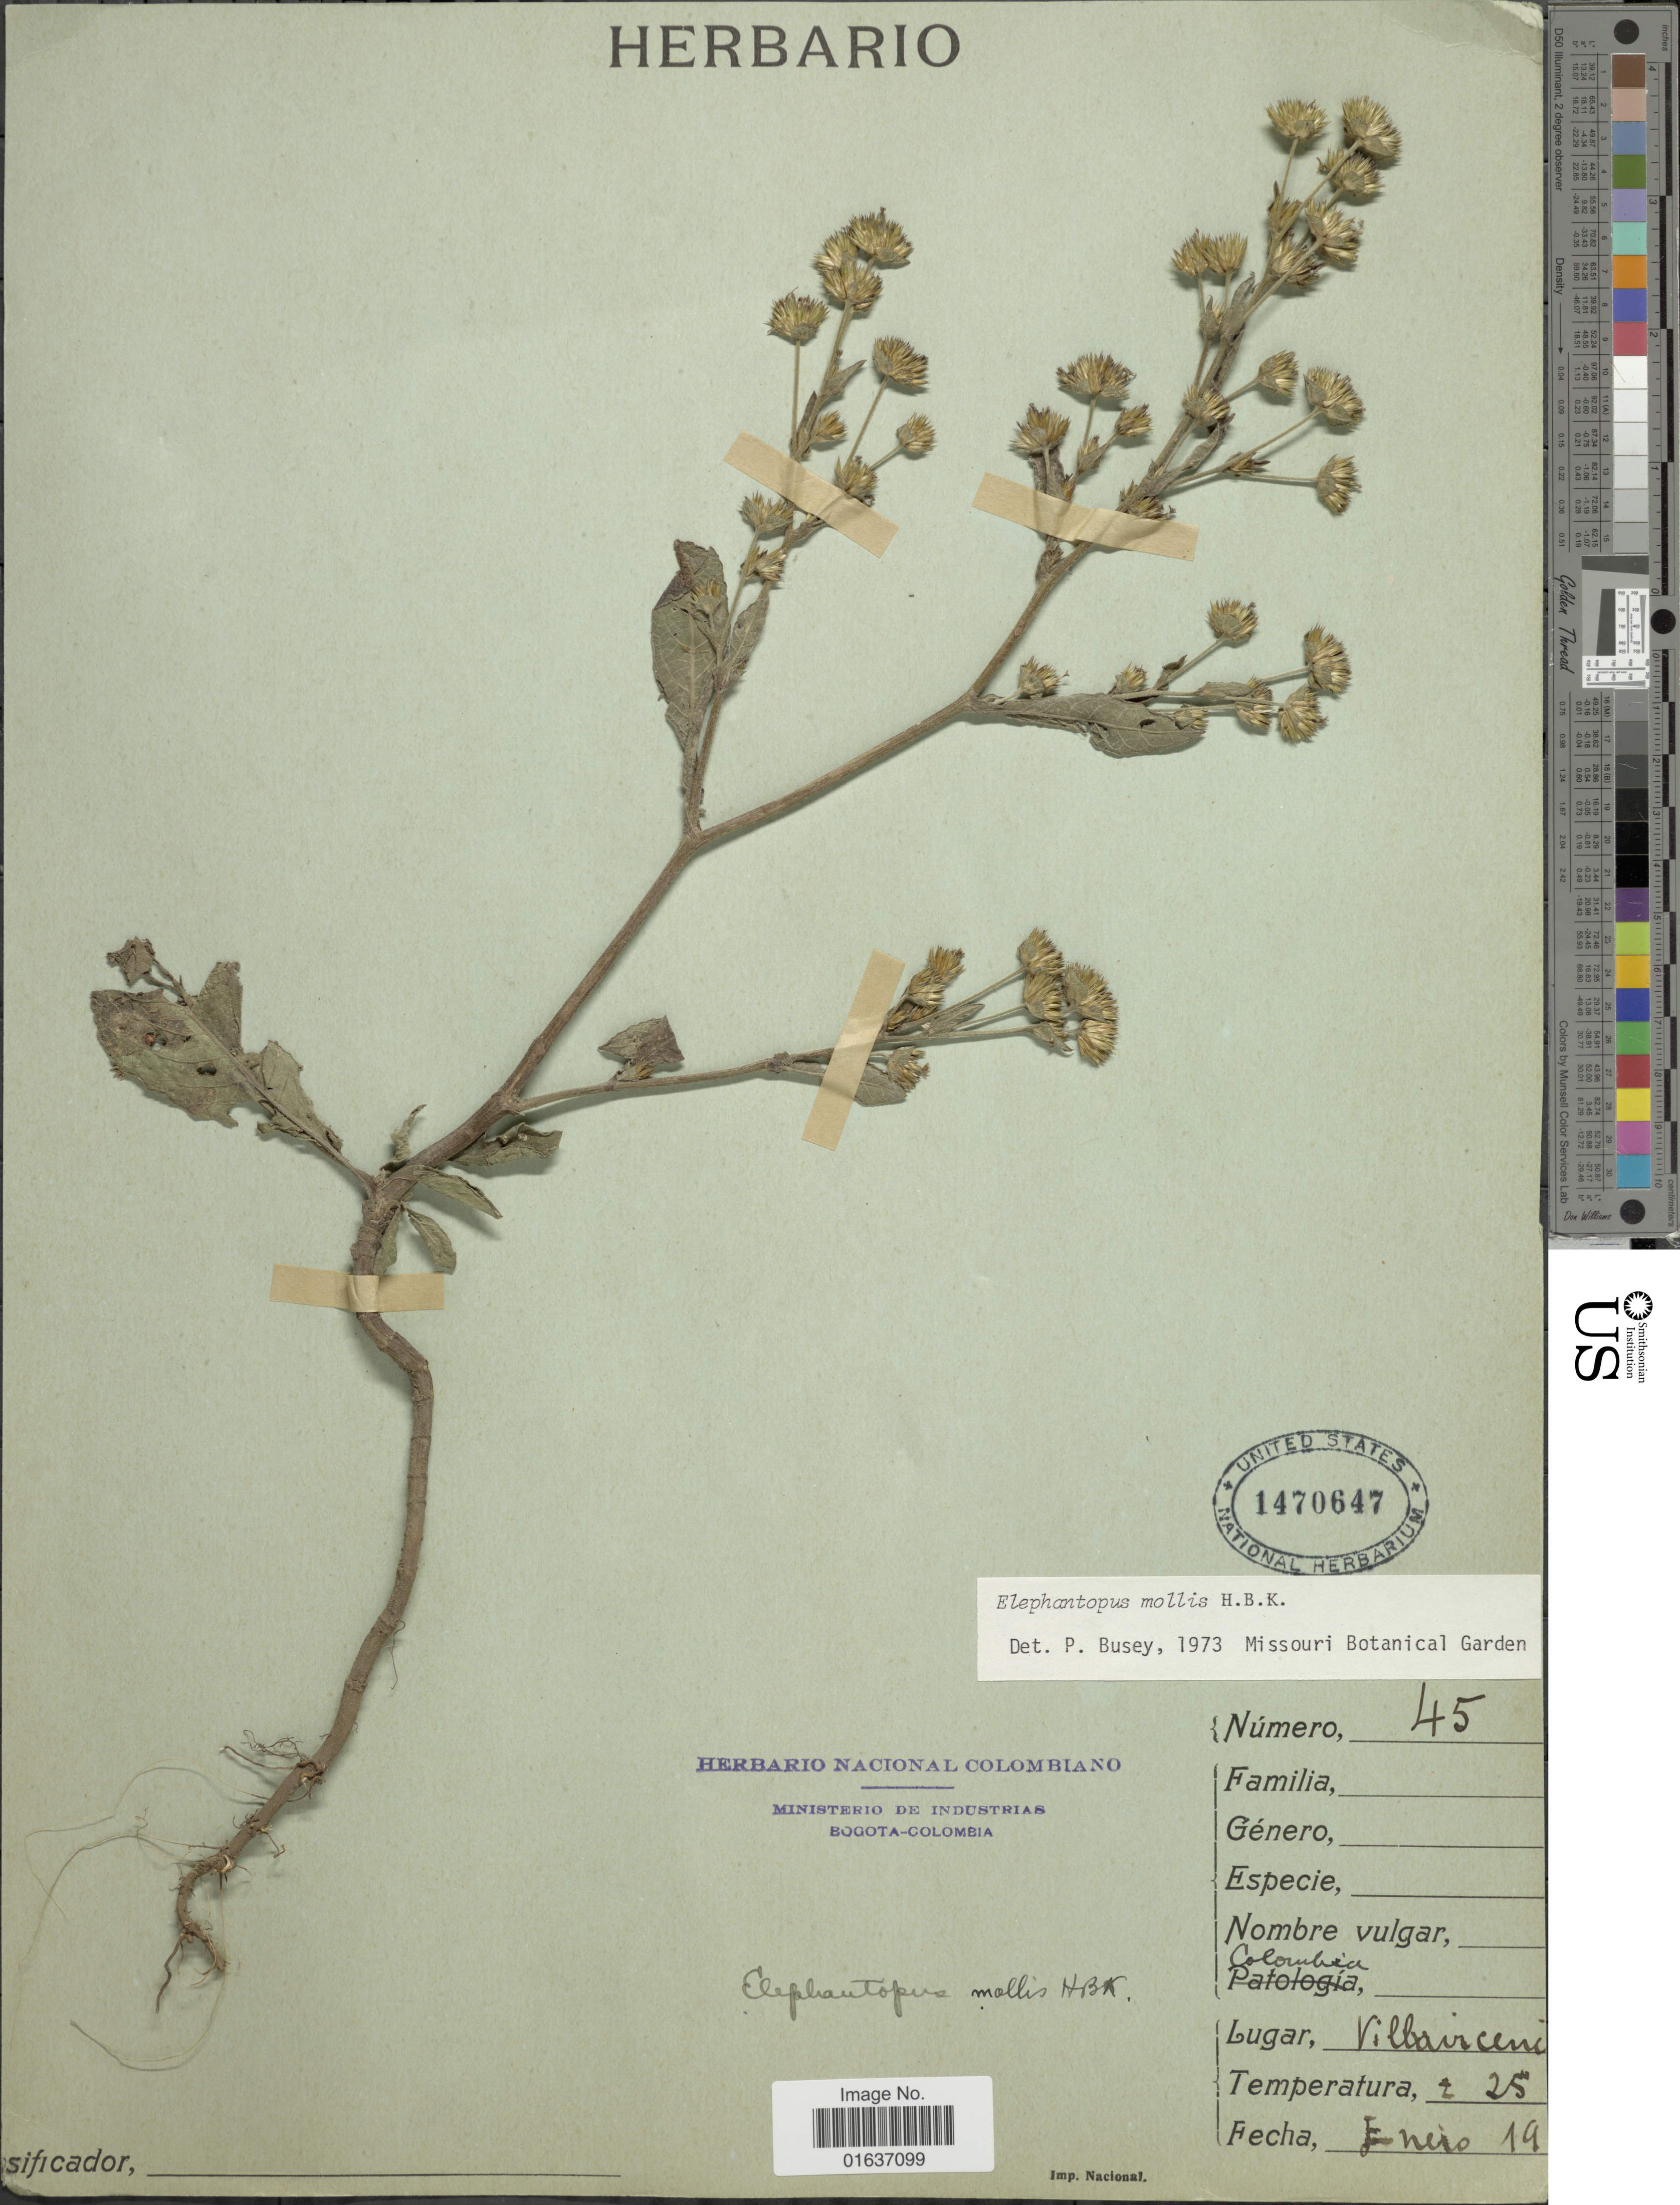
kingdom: Plantae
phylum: Tracheophyta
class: Magnoliopsida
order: Asterales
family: Asteraceae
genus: Elephantopus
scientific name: Elephantopus mollis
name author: Kunth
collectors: ex herb. Nac. Colomb.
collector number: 45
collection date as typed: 19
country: Colombia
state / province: Bogota D.C.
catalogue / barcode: US 1470647